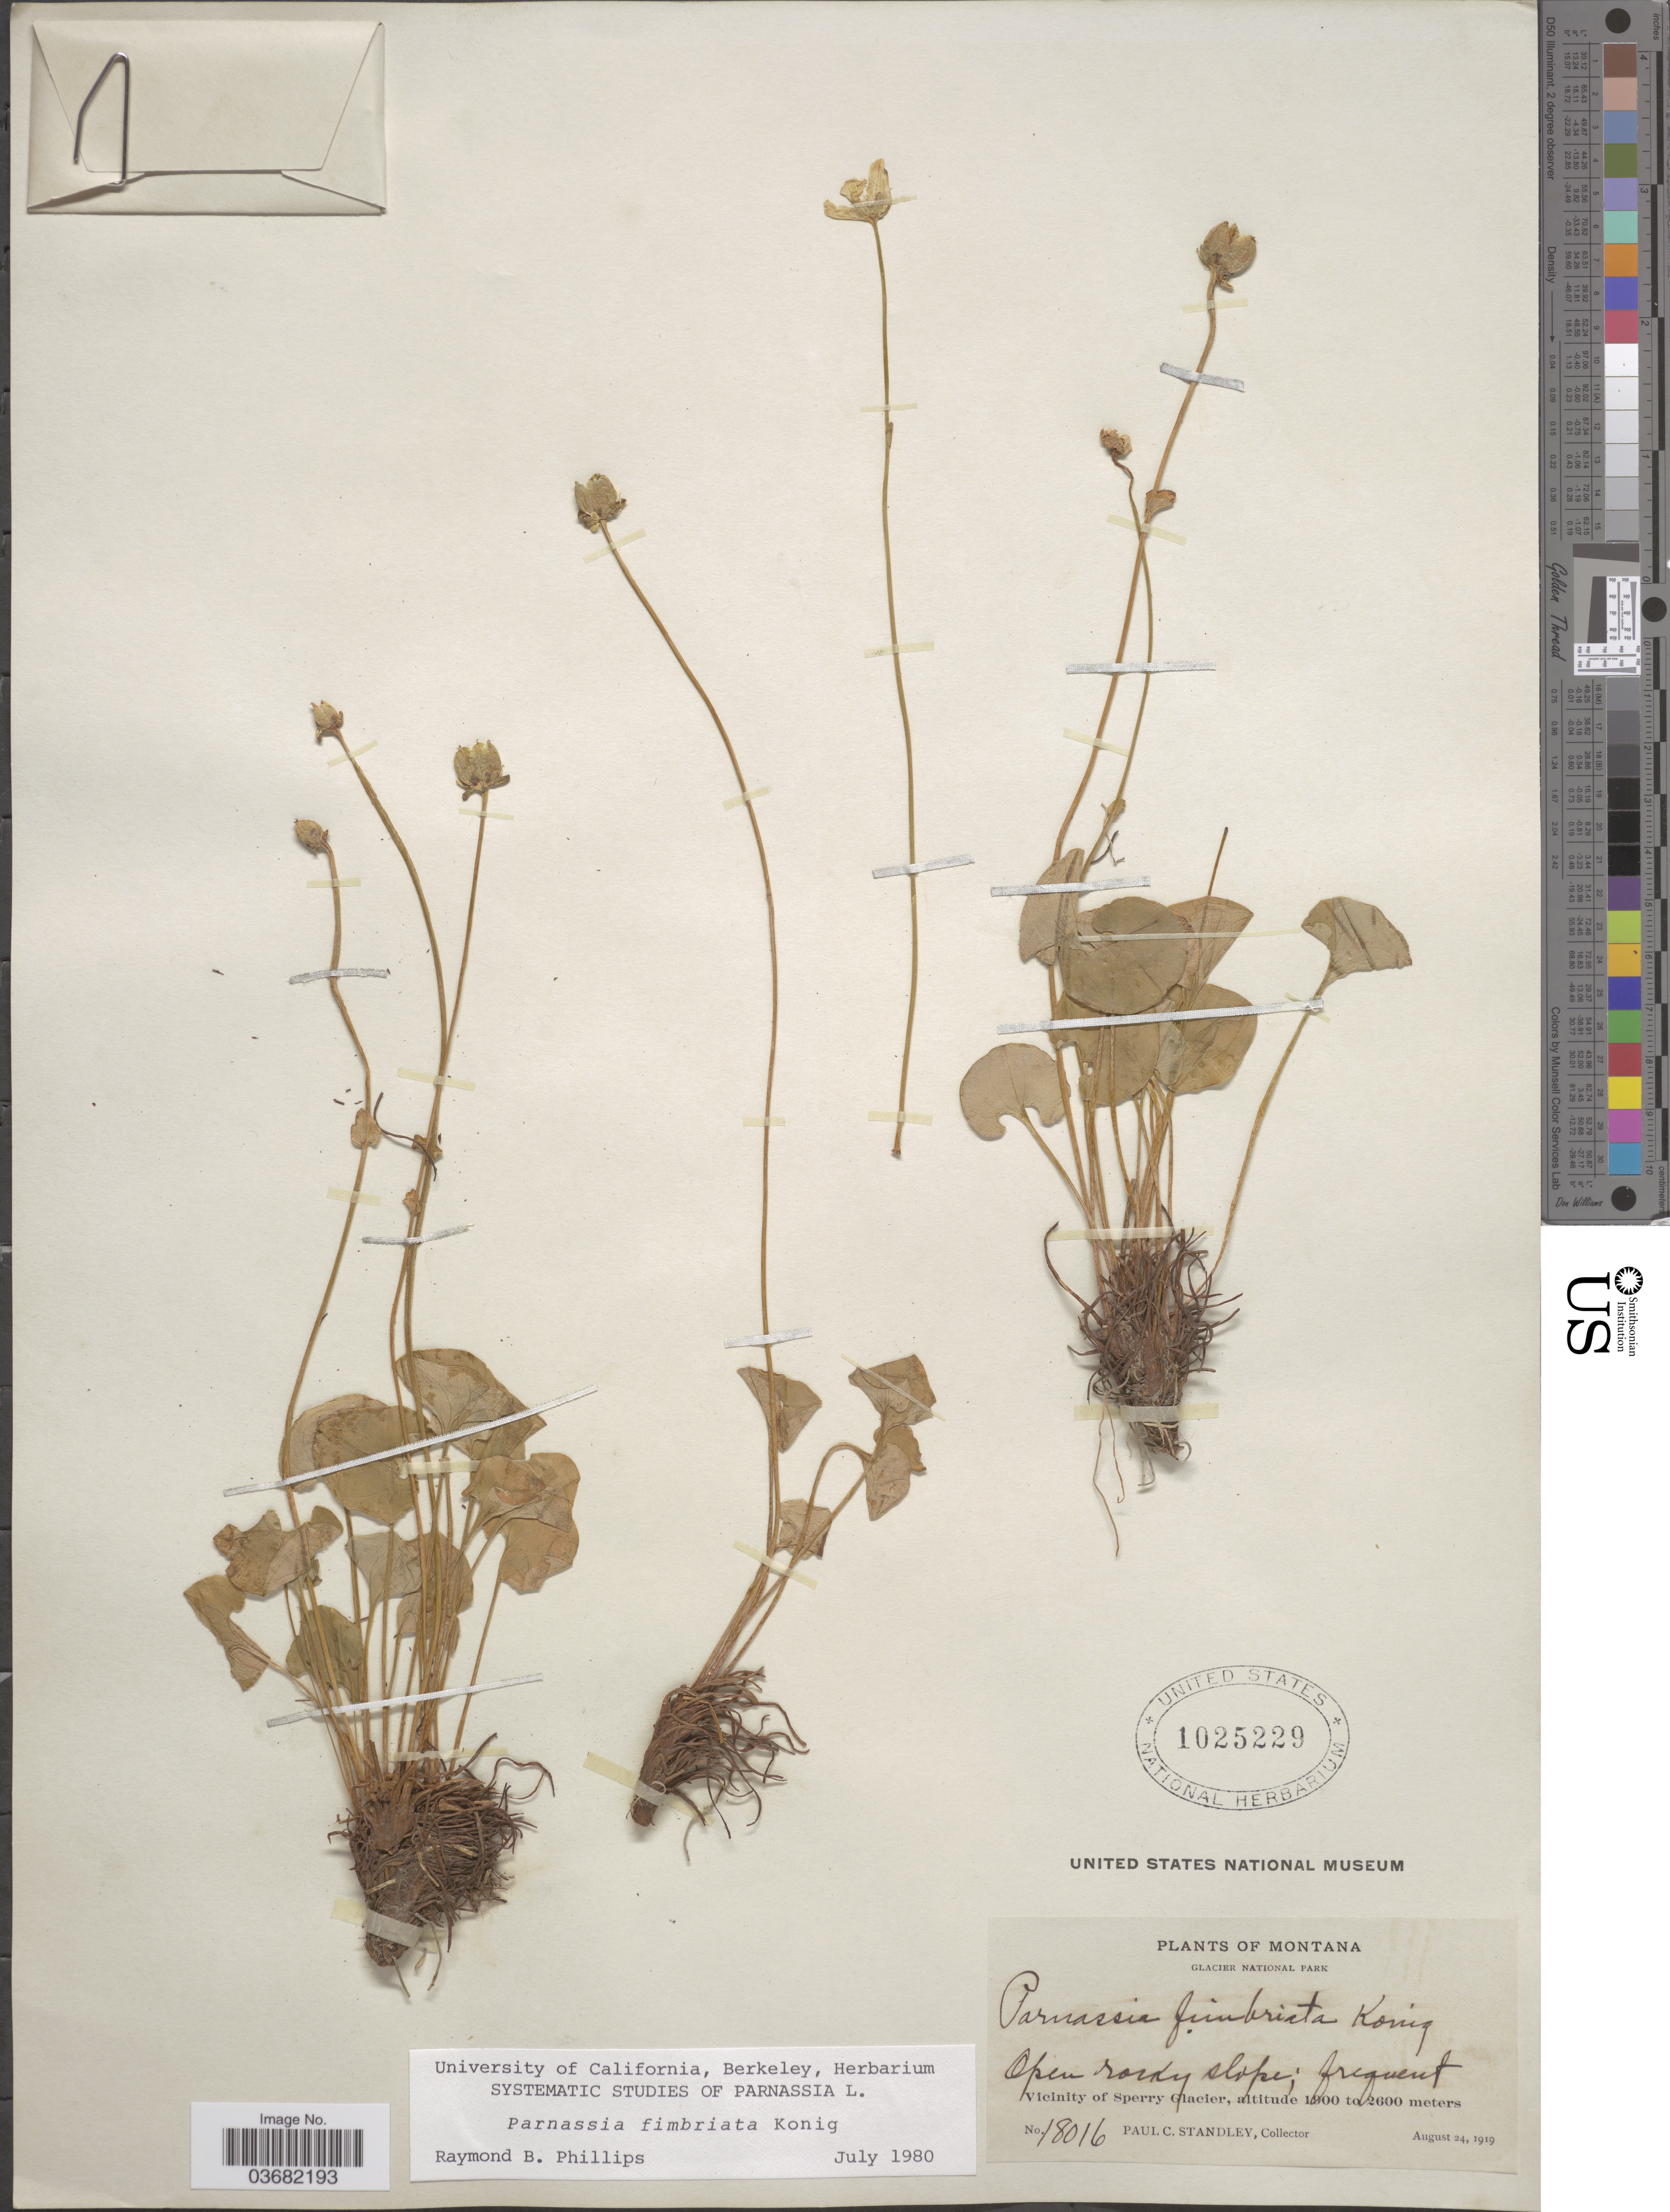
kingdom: Plantae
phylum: Tracheophyta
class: Magnoliopsida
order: Celastrales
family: Parnassiaceae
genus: Parnassia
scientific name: Parnassia fimbriata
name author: K.D. Koenig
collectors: P. C. Standley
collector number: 18016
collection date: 1919-08-24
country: United States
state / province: Montana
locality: Glacier National Park. Vicinity of Sperry Glacier.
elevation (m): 1900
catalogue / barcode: US 1025229